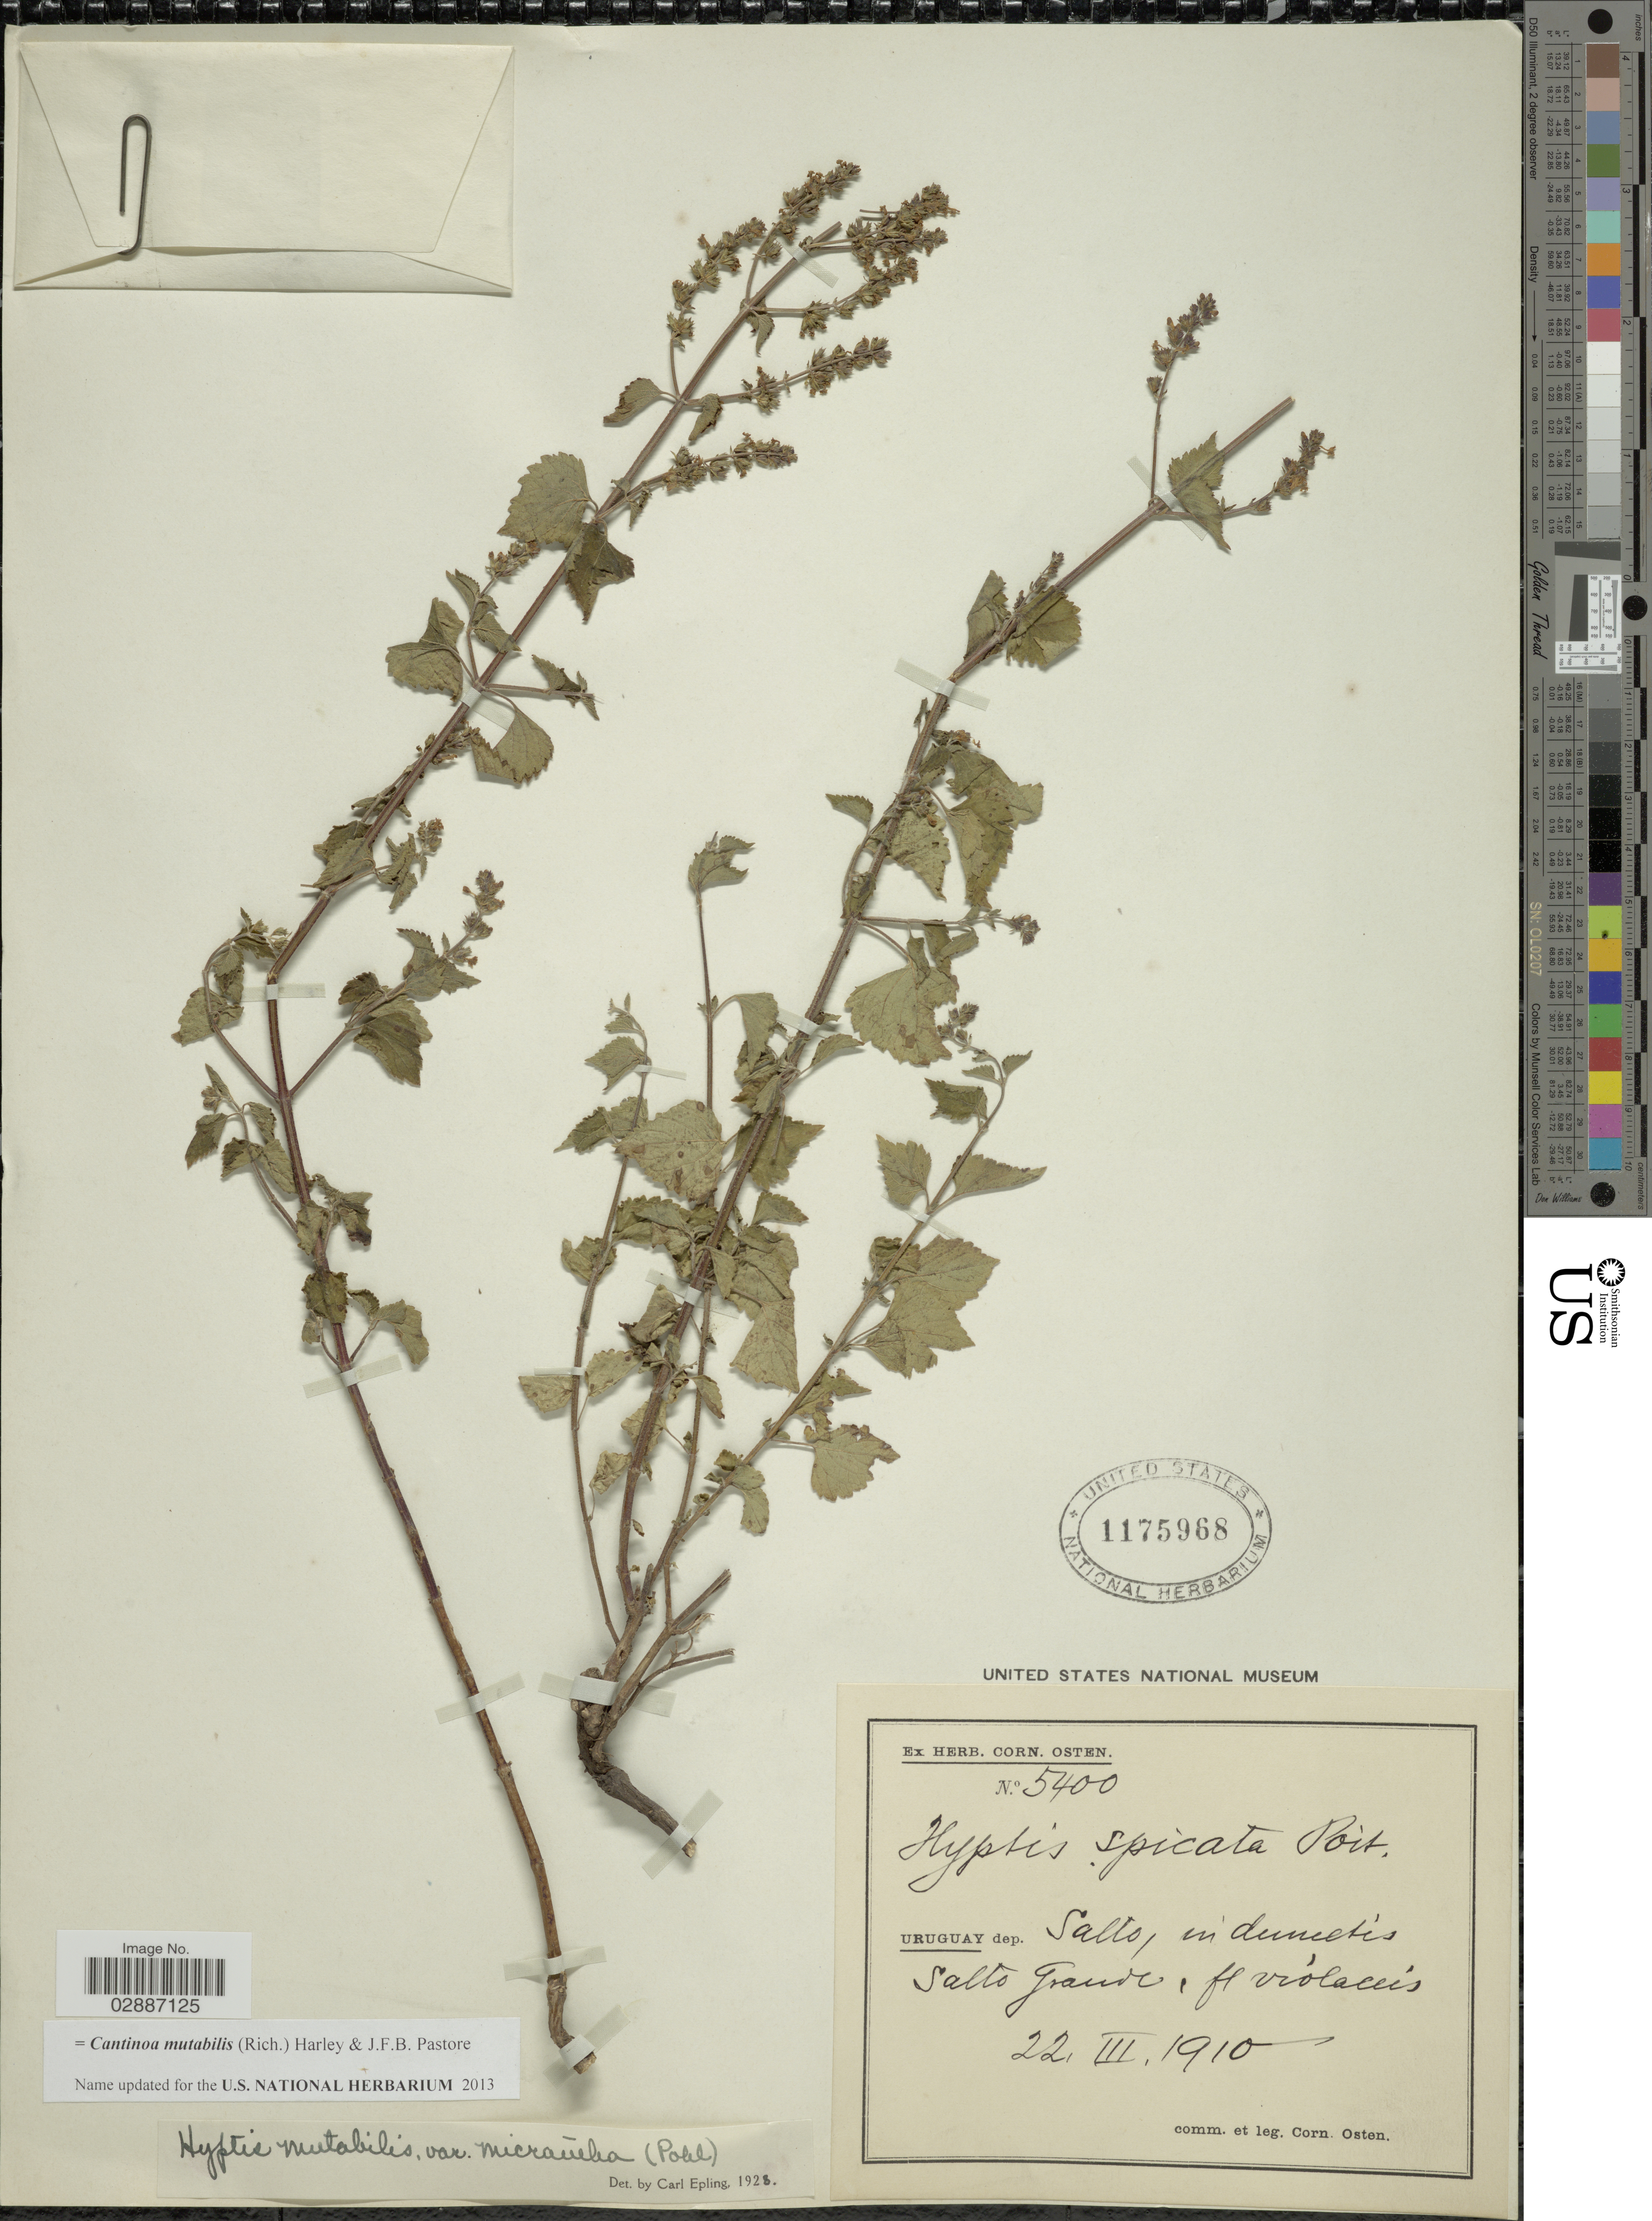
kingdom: Plantae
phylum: Tracheophyta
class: Magnoliopsida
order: Lamiales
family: Lamiaceae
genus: Cantinoa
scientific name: Cantinoa mutabilis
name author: (Epling) Harley & J.F.B. Pastore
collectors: C. Osten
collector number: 5400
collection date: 1910-03-22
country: Uruguay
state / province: Salto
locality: Dep. Salto, in dumetis Salto Grande.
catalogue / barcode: US 1175968